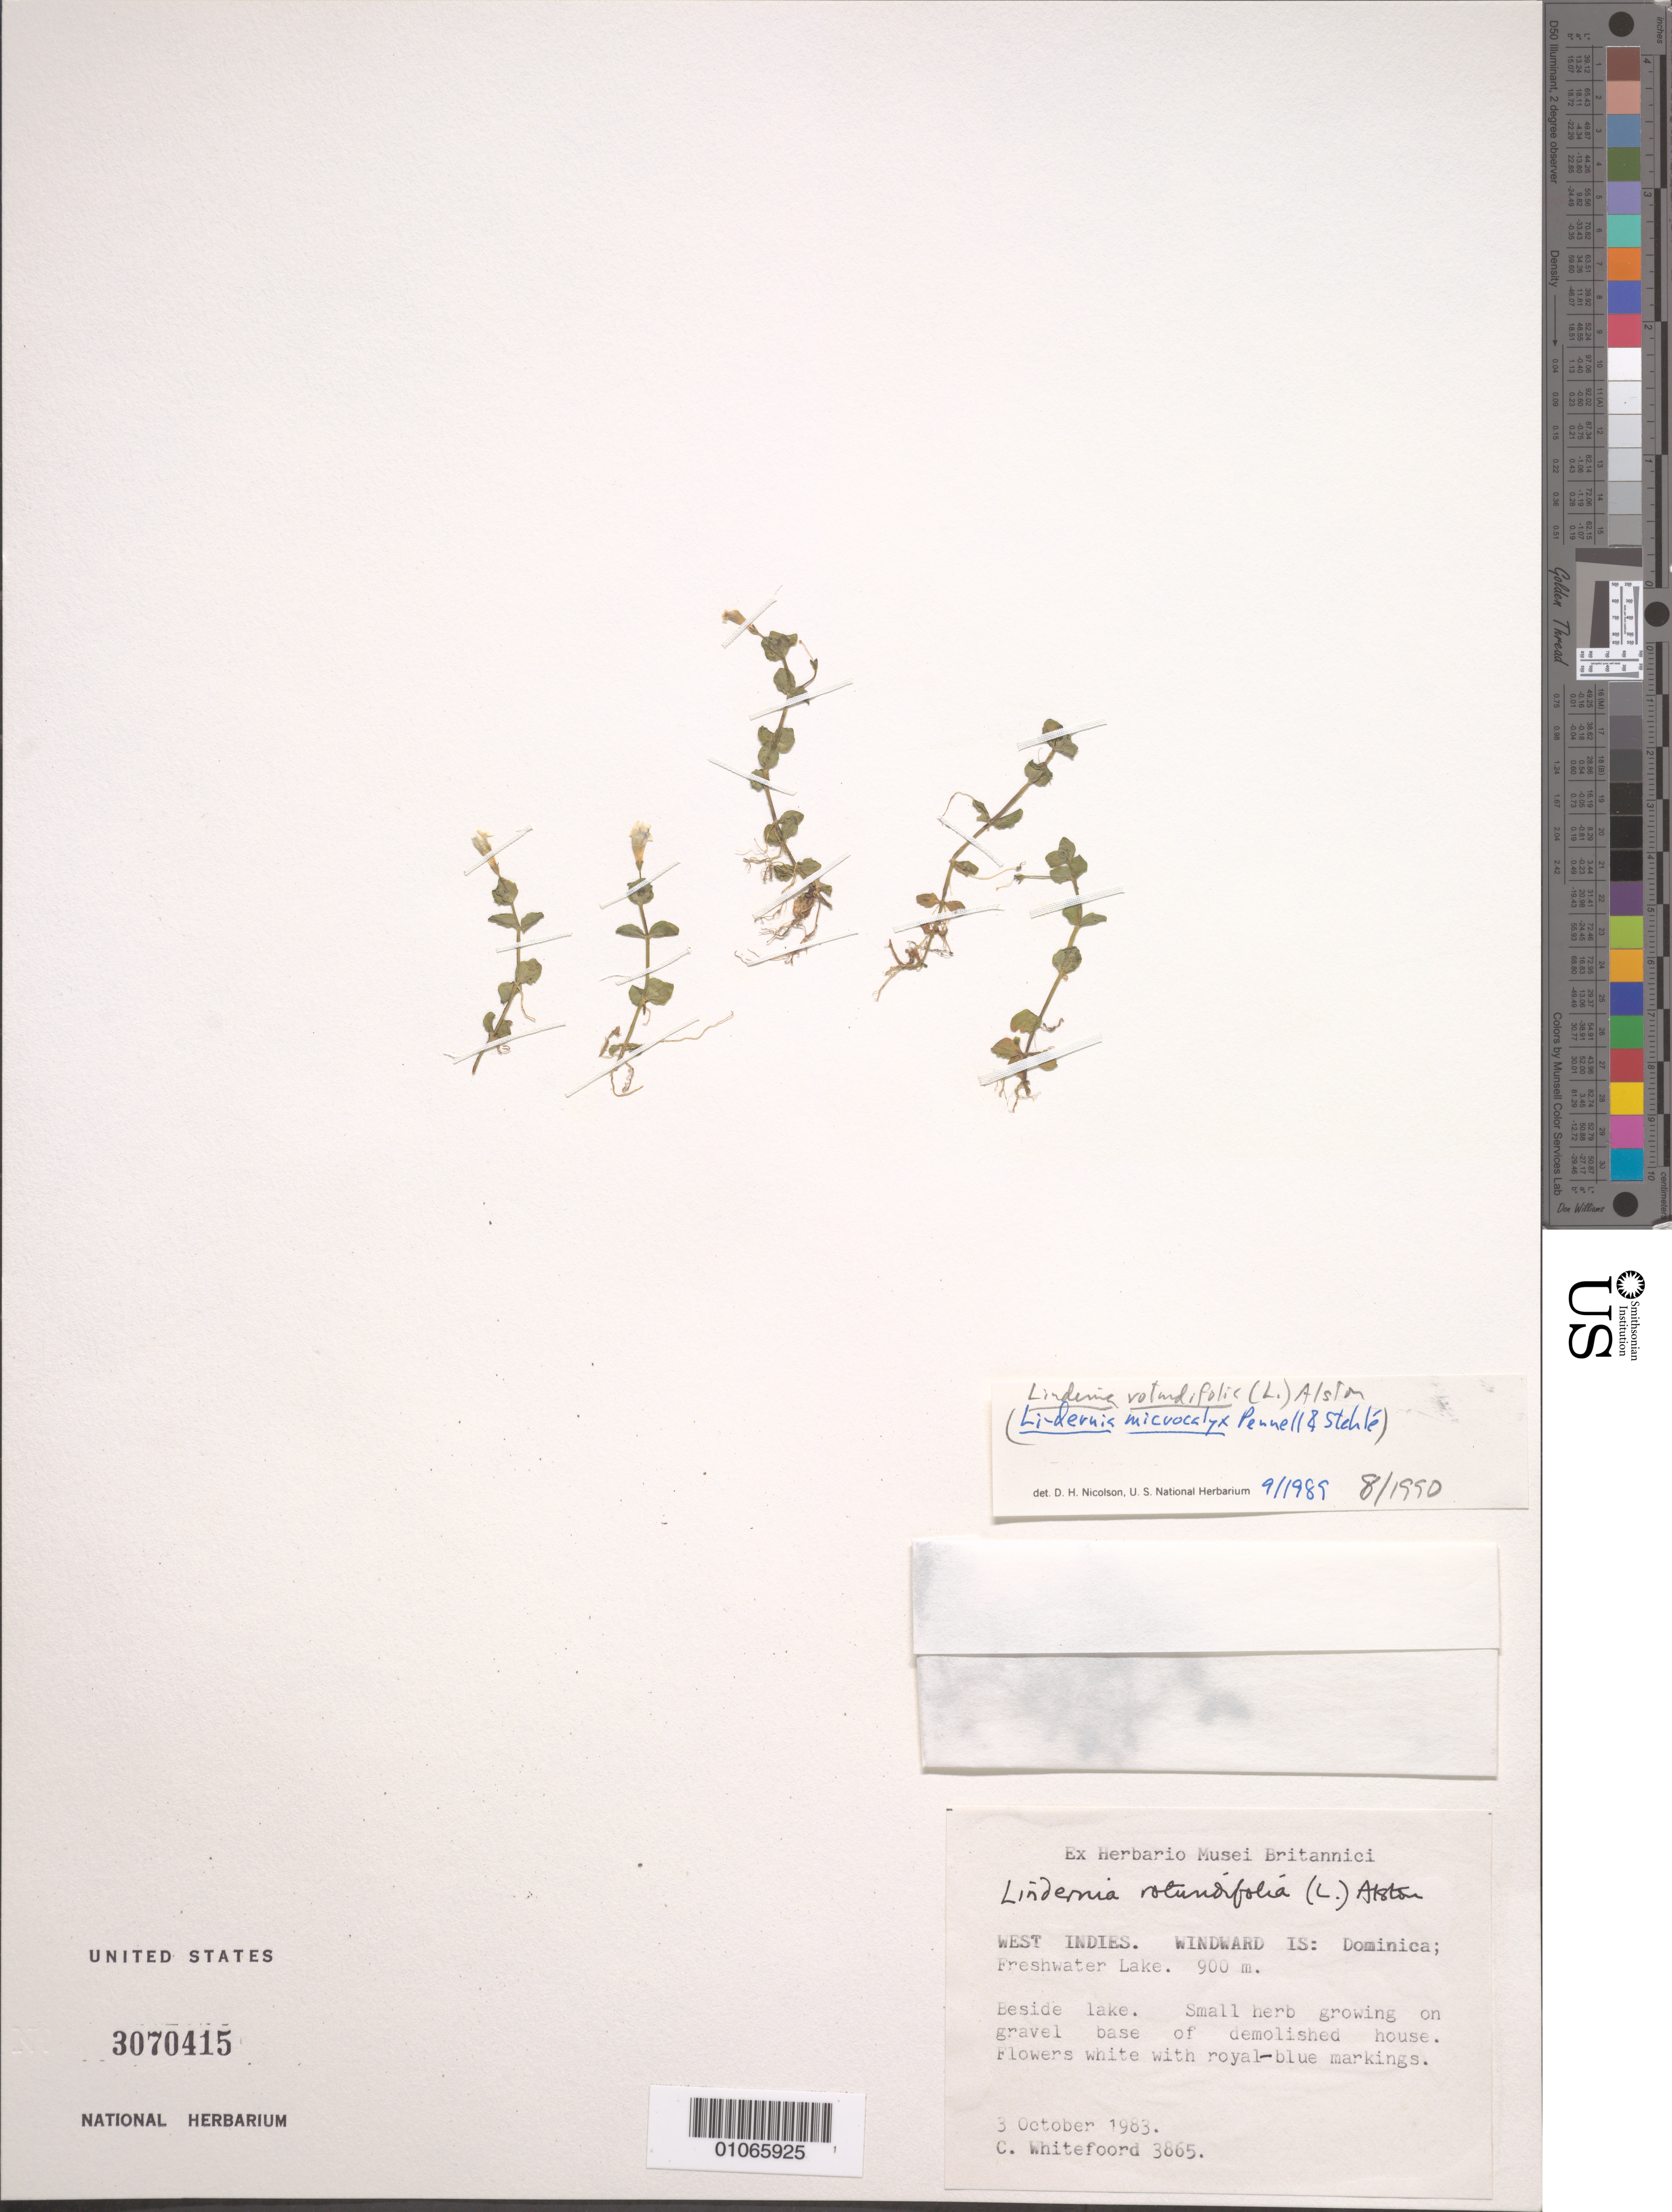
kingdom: Plantae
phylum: Tracheophyta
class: Magnoliopsida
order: Lamiales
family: Linderniaceae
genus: Lindernia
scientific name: Lindernia rotundifolia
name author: (L.) Alston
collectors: C. Whitefoord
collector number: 3865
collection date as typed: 03 Oct 1983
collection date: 1983-10-03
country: Dominica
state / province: St. George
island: Dominica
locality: Freshwater Lake. Beside lake. Growing on gravel base of demolished house.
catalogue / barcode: US 3070415